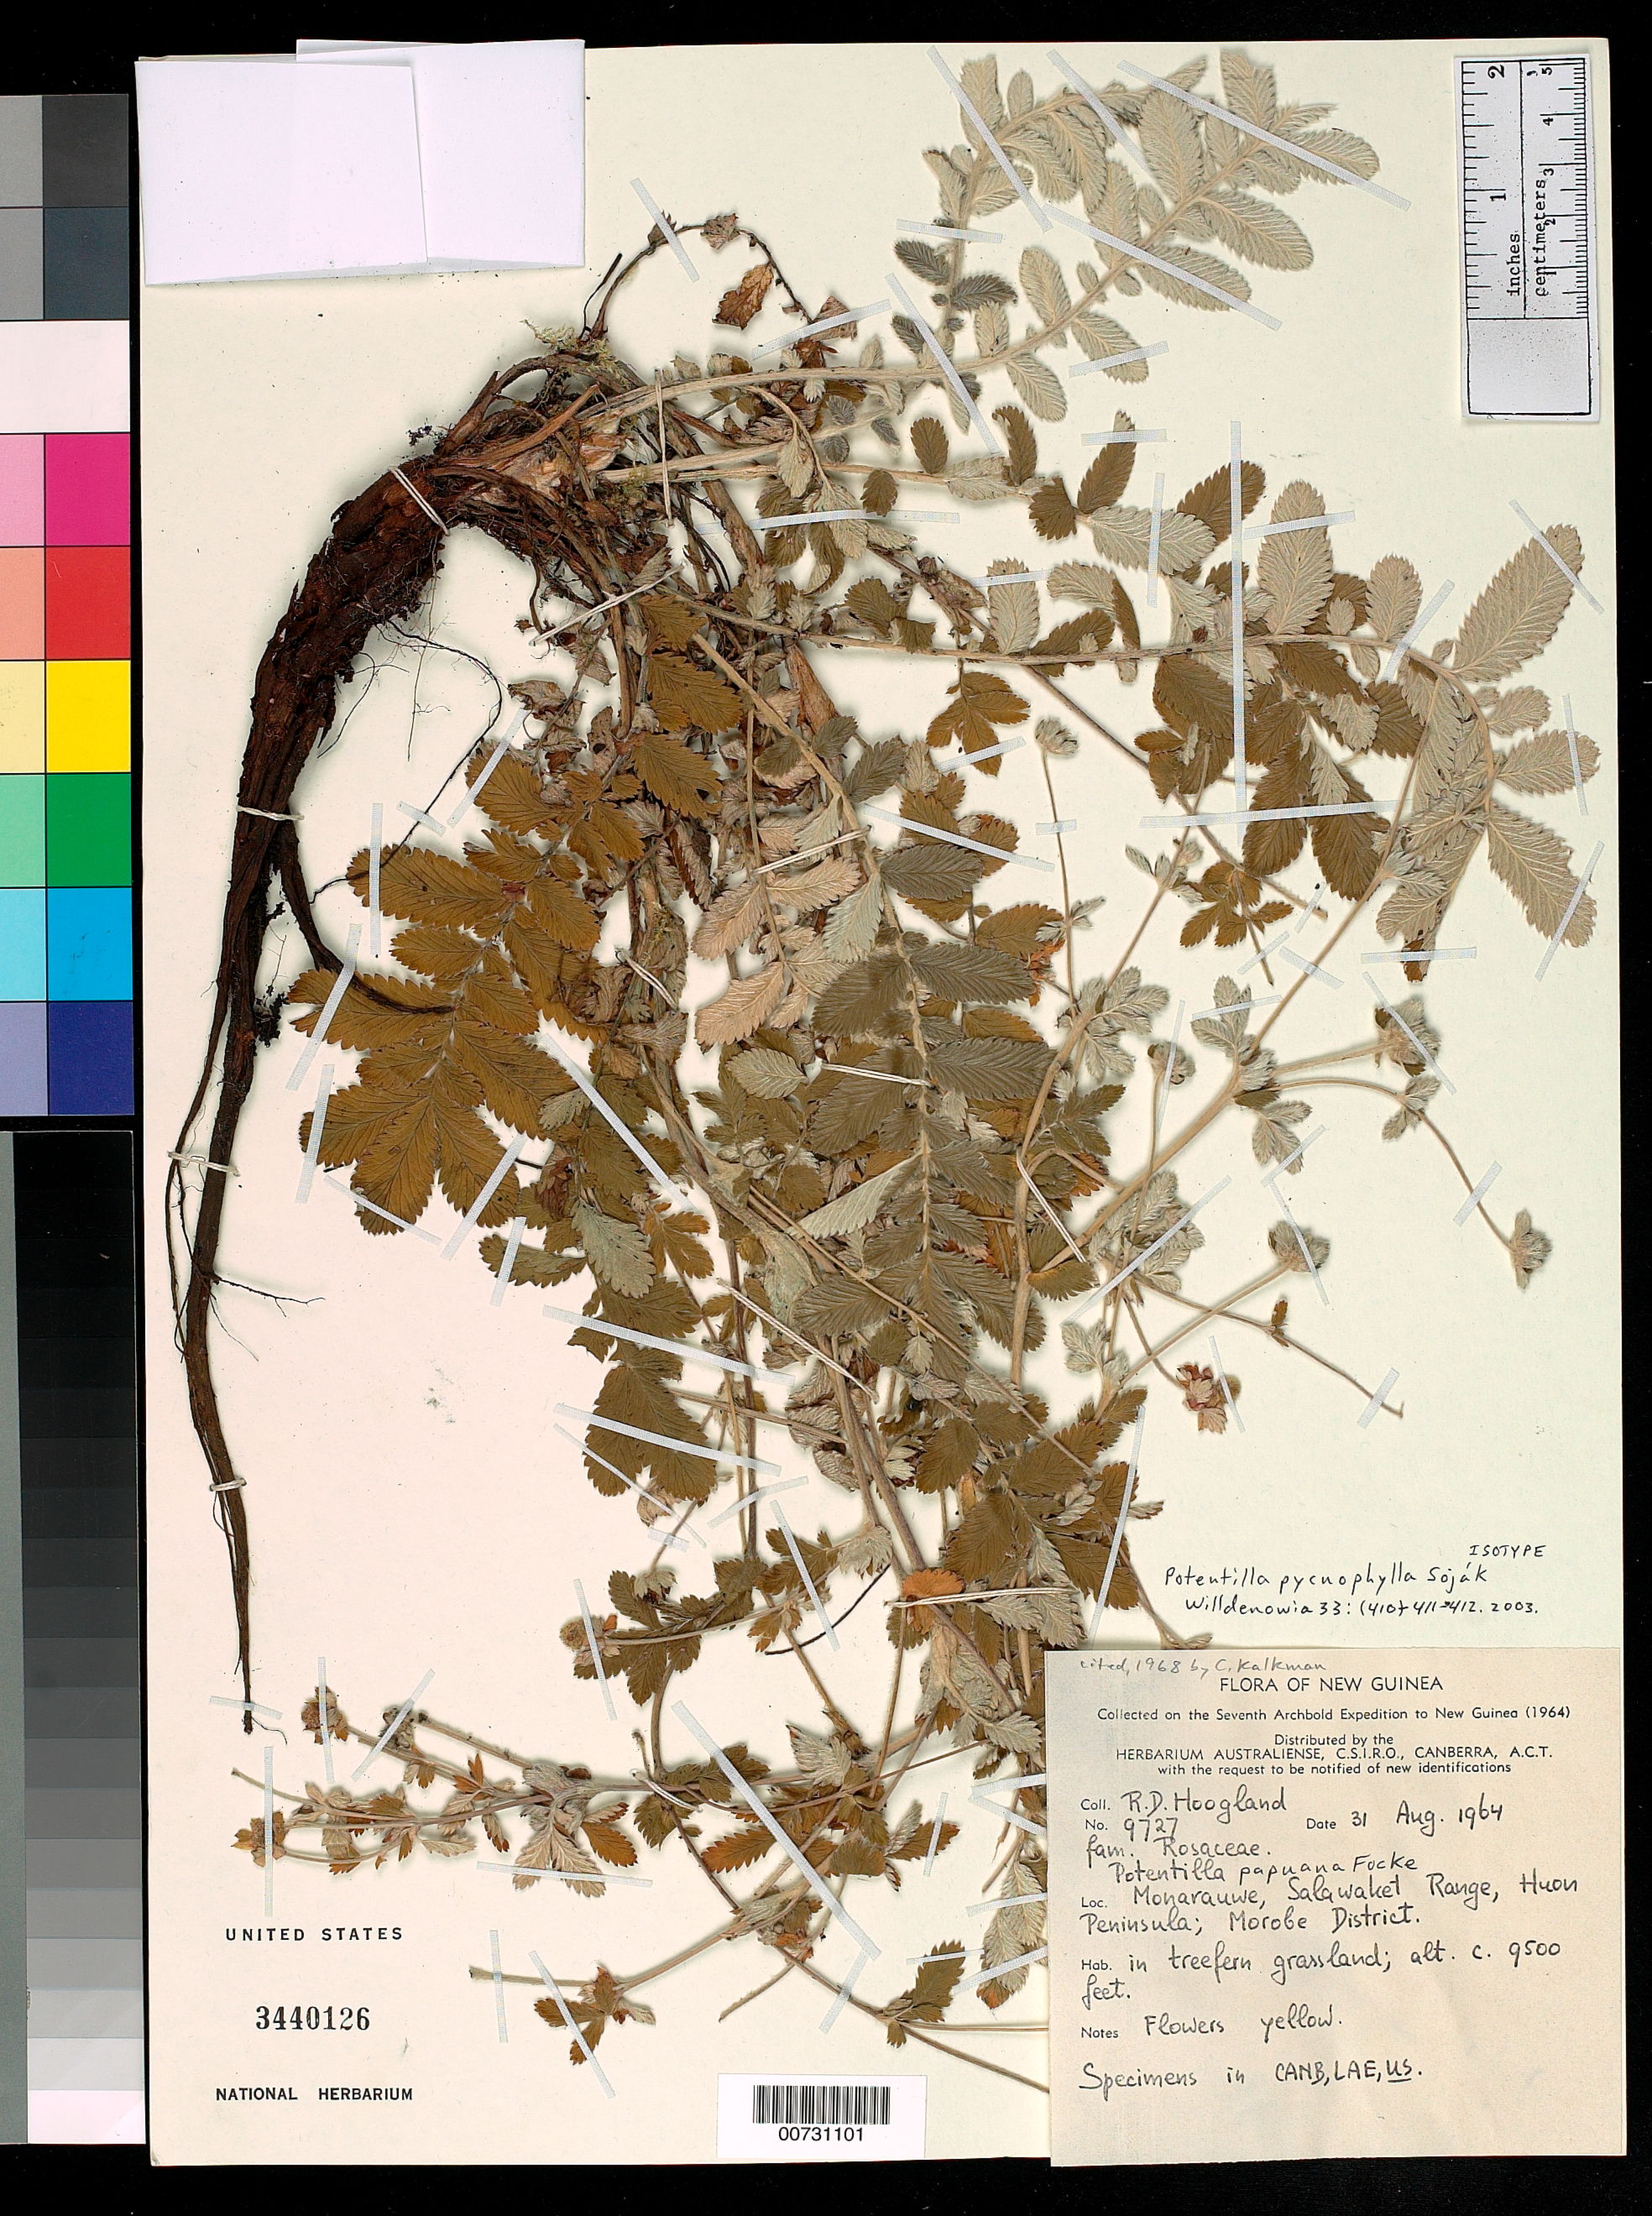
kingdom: Plantae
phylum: Tracheophyta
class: Magnoliopsida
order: Rosales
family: Rosaceae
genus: Potentilla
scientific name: Potentilla pycnophylla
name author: Soják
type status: Isotype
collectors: R. D. Hoogland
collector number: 9727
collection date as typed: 31 Aug 1964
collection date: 1964-08-31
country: Papua New Guinea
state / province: Morobe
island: New Guinea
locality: Monarauwe, Salawaket Range, Huon Peninsula; Morobe District.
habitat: In treefern grassland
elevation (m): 2896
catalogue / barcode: US 3440126